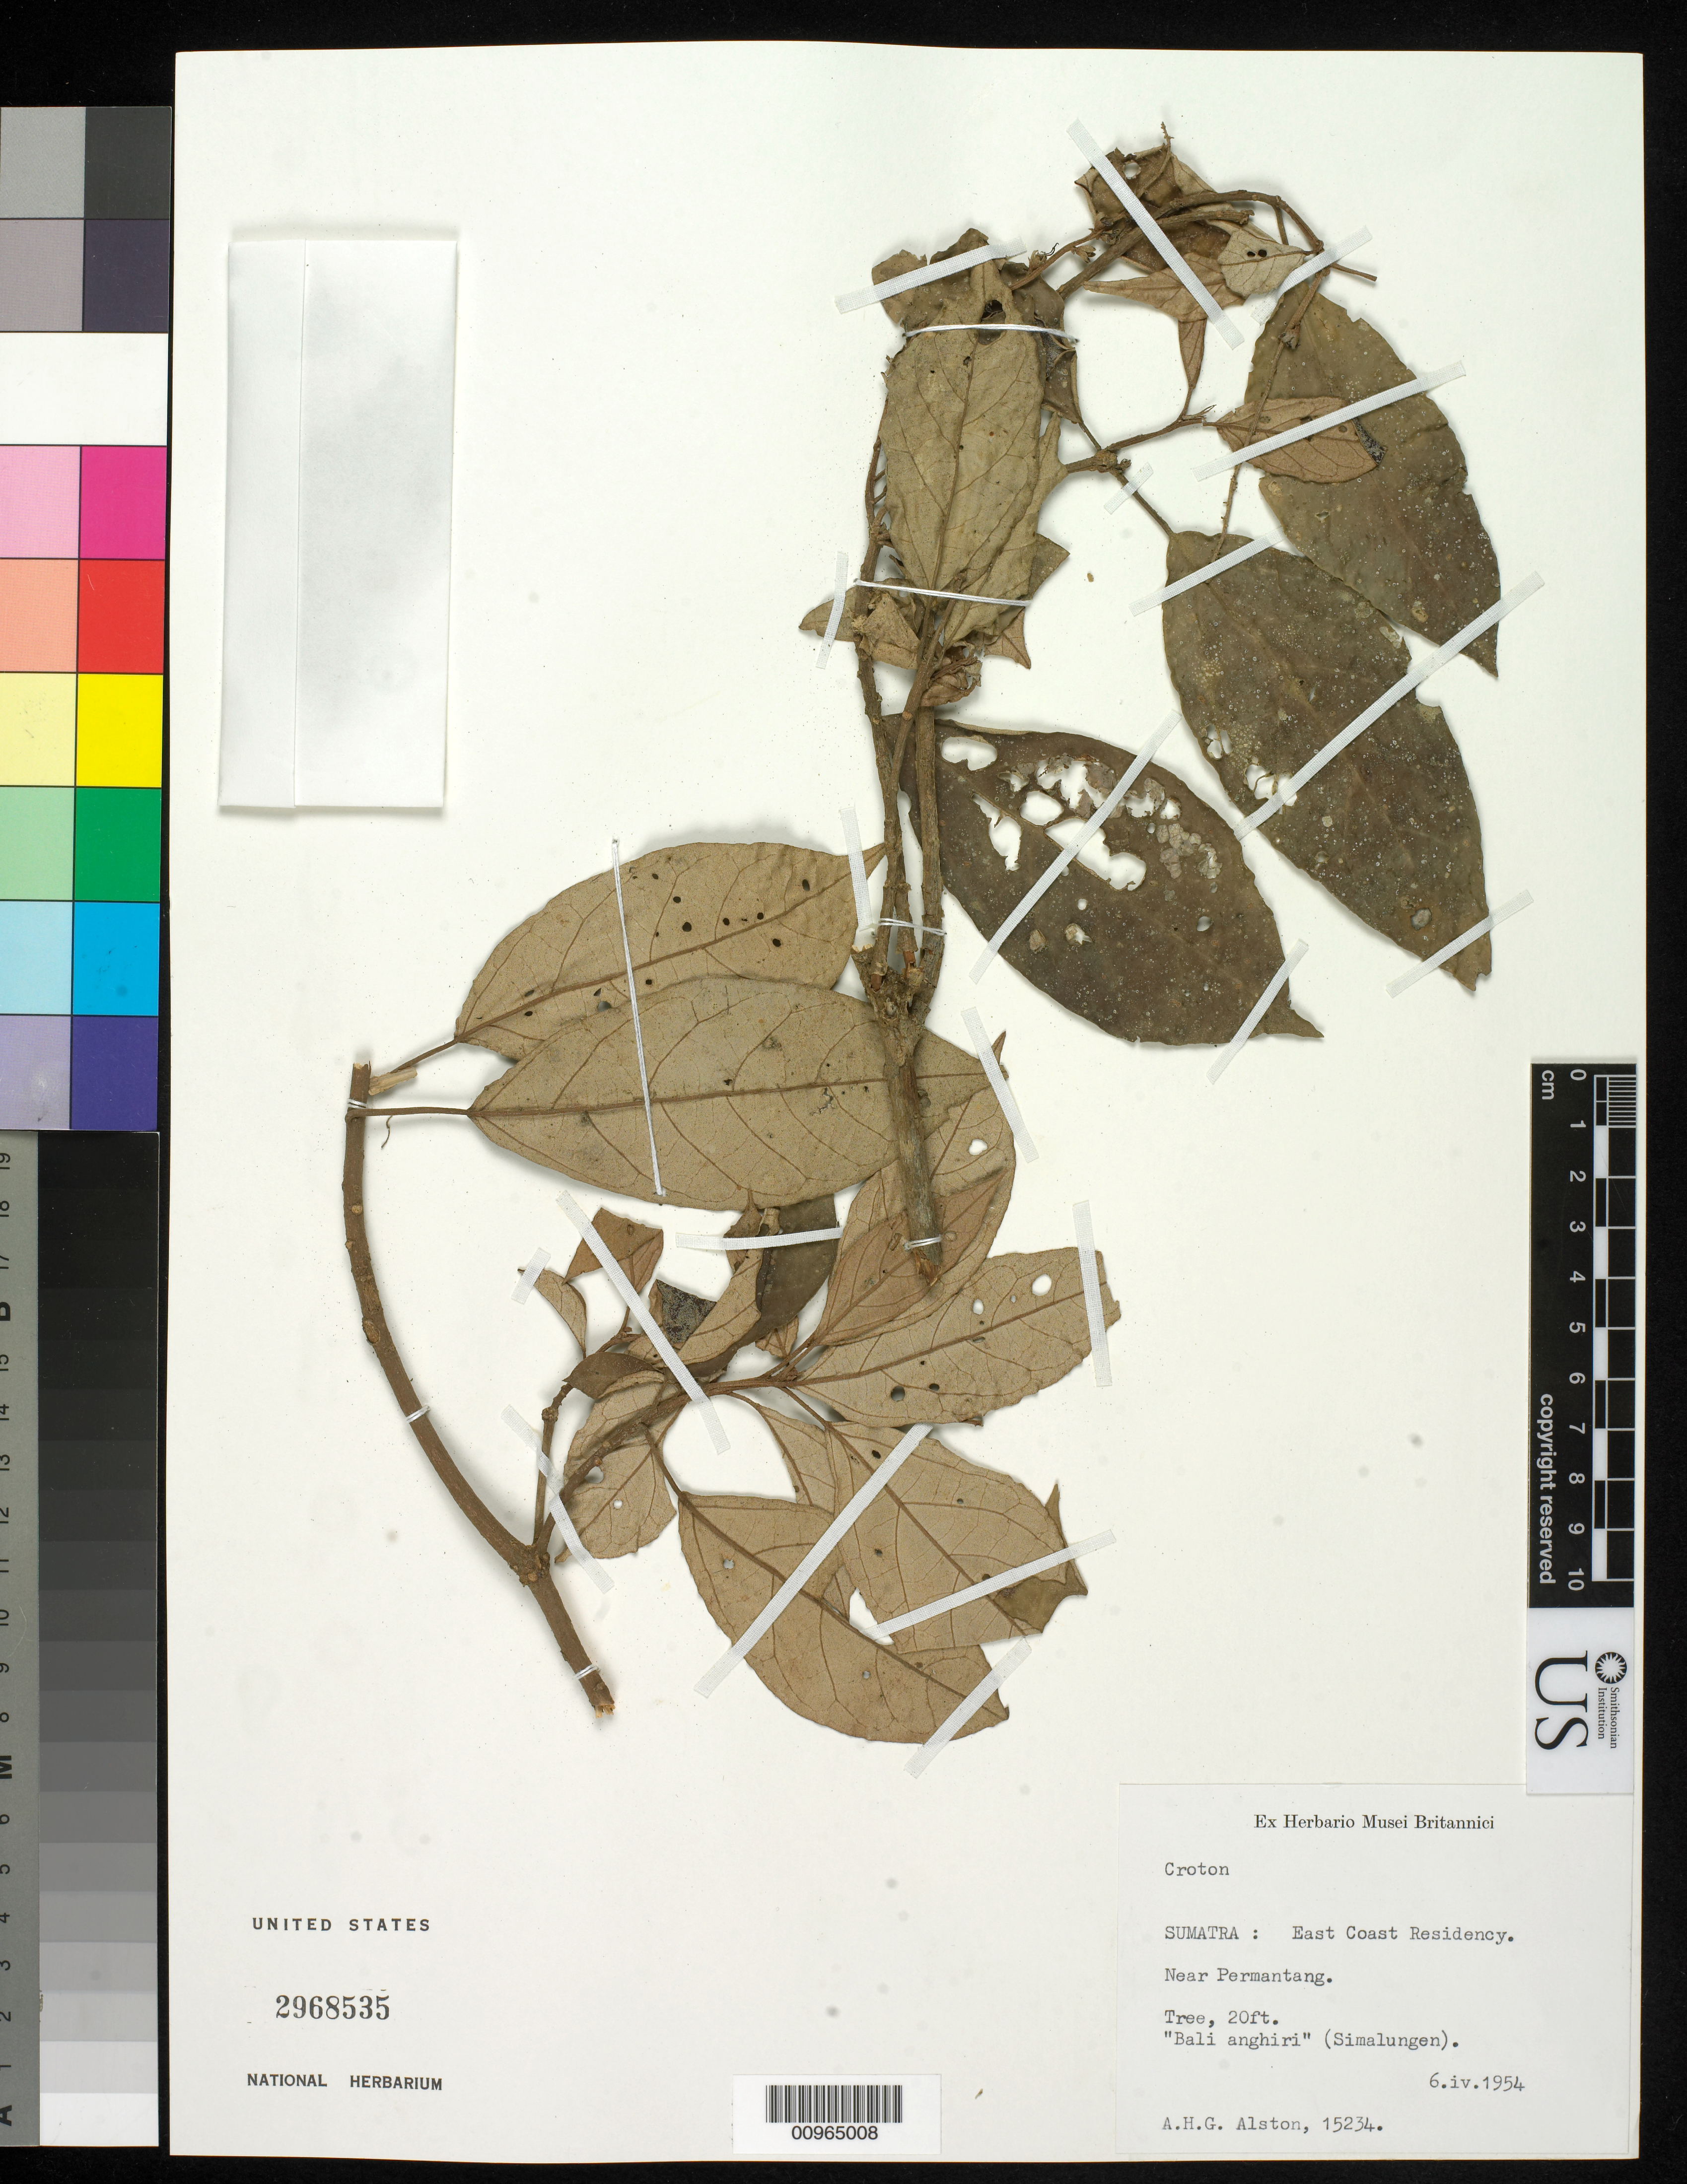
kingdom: Plantae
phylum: Tracheophyta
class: Magnoliopsida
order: Malpighiales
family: Euphorbiaceae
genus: Croton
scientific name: Croton sp.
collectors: A. H. Alston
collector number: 15234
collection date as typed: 06 Apr 1954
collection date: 1954-04-06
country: Indonesia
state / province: Sumatra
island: Sumatra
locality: East coast residency near Permantang.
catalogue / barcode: US 2968535